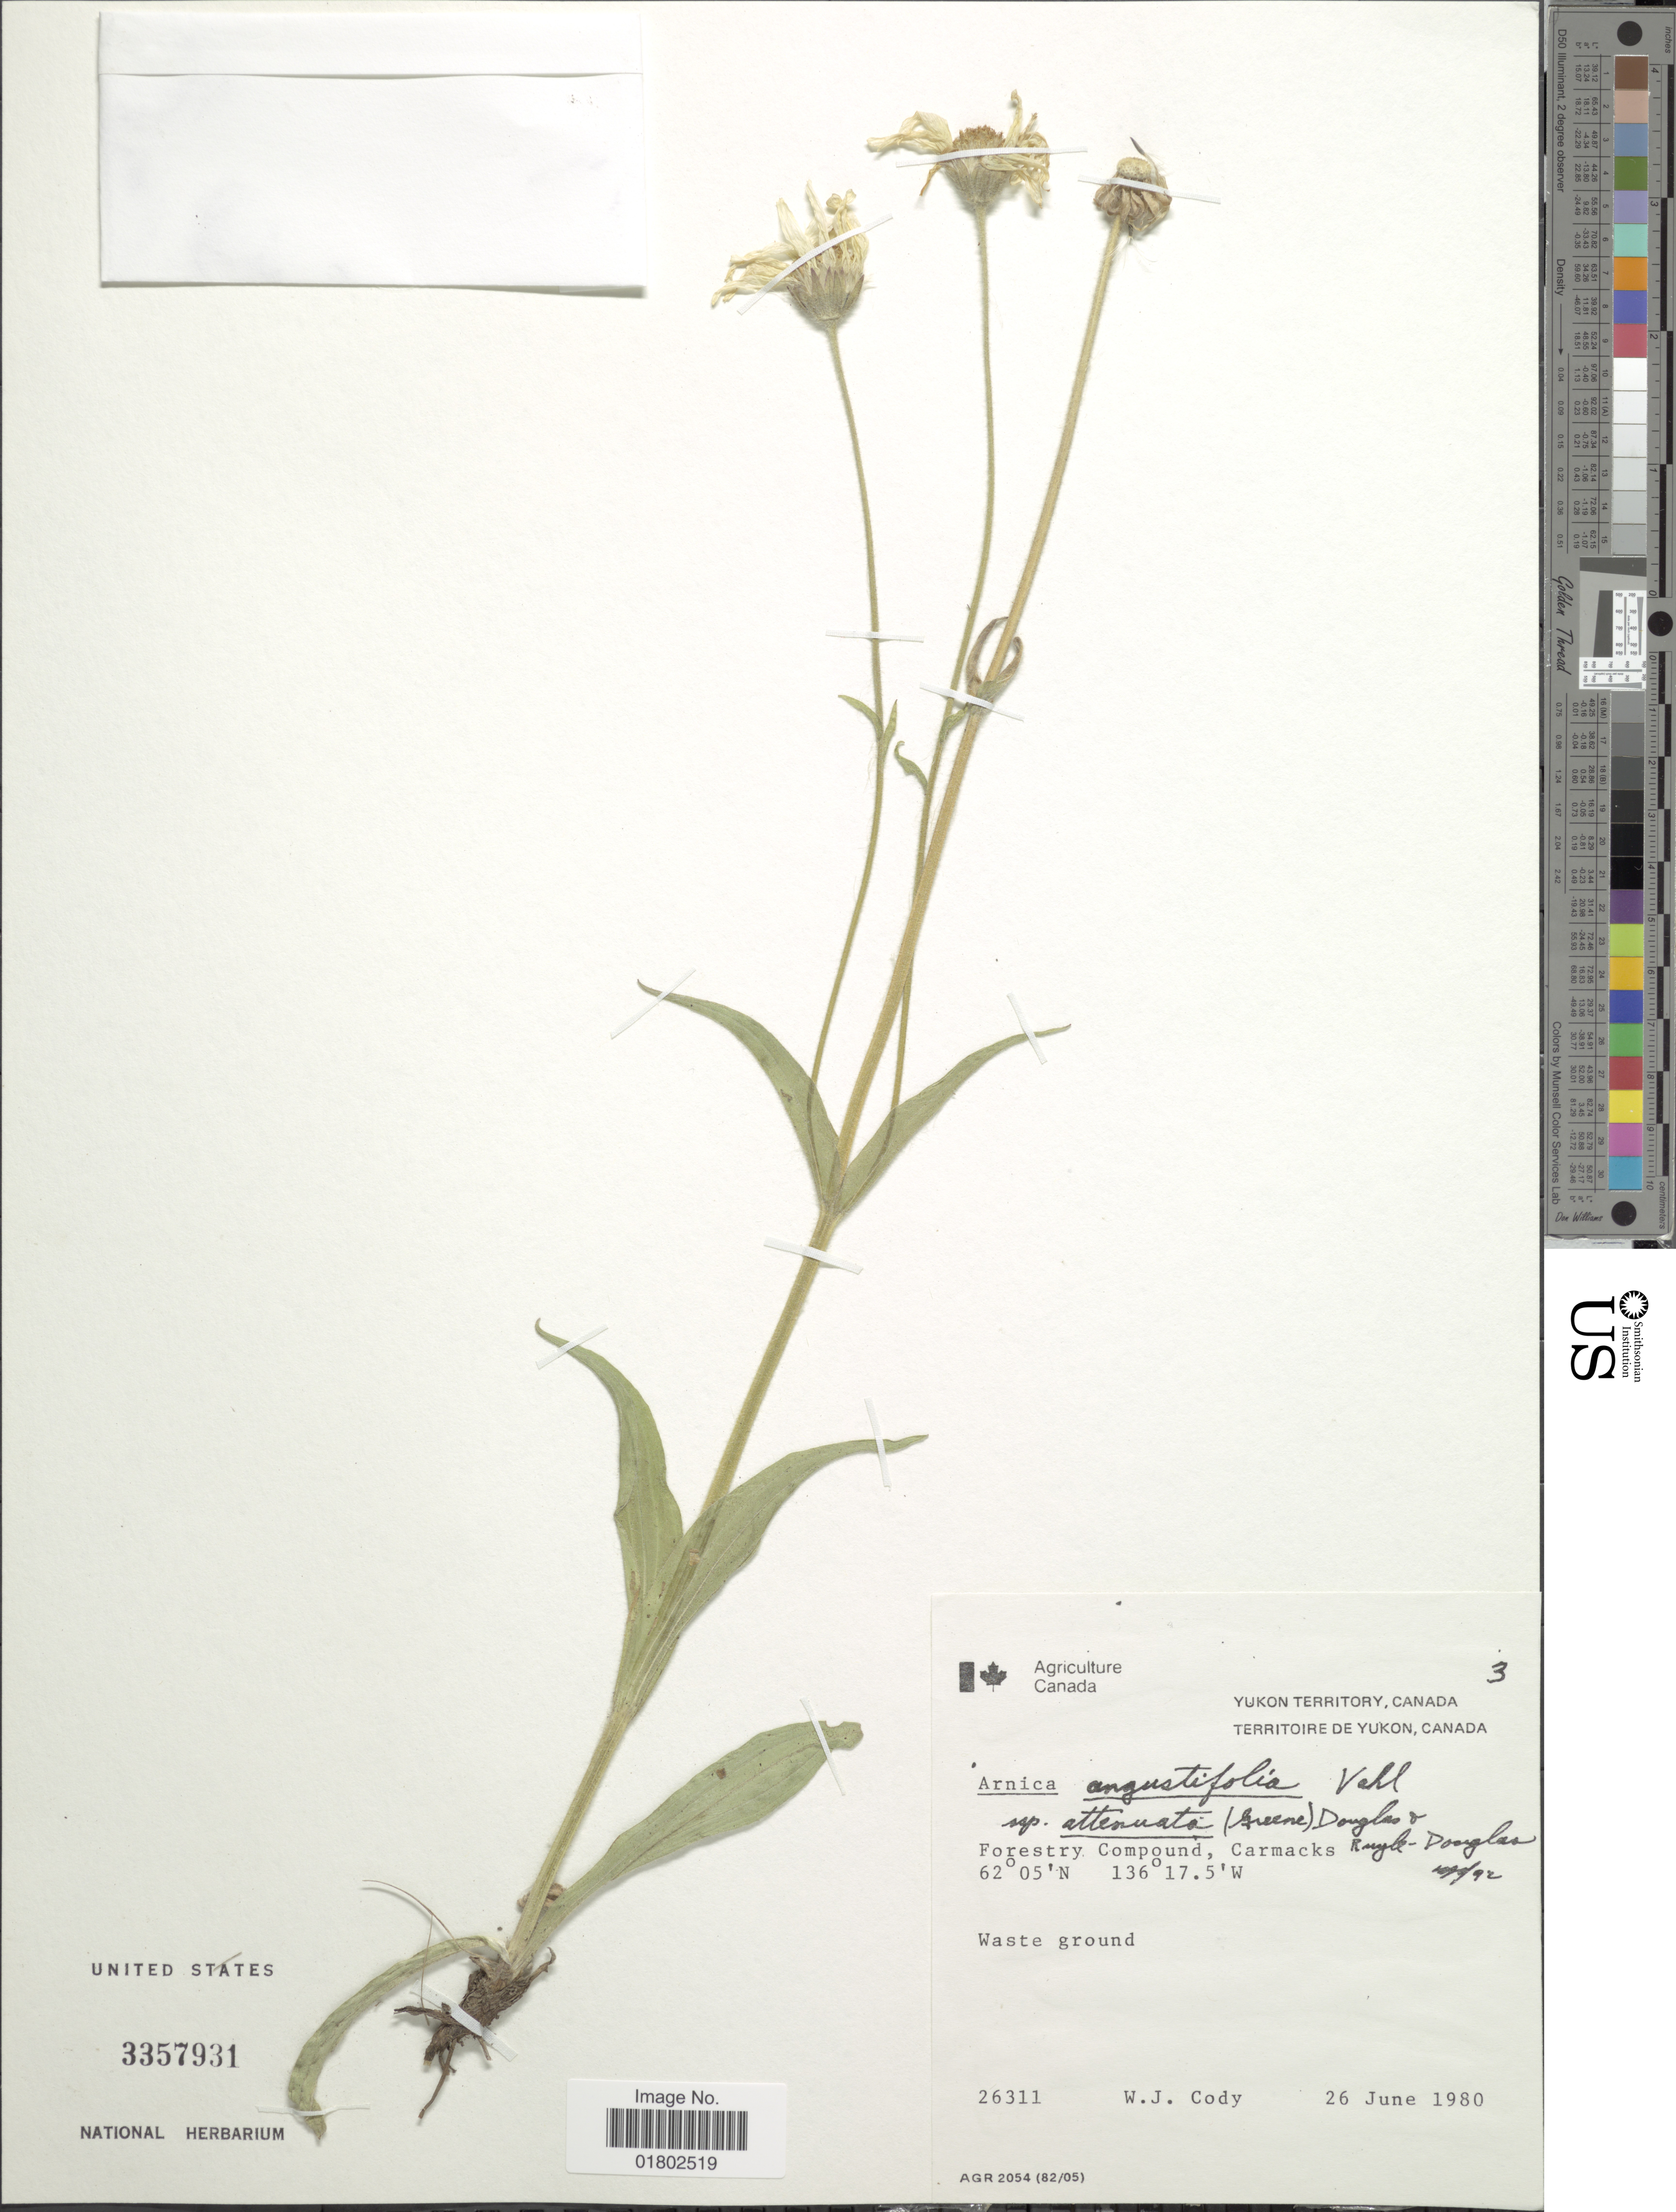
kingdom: Plantae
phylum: Tracheophyta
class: Magnoliopsida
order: Asterales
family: Asteraceae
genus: Arnica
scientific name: Arnica angustifolia subsp. angustifolia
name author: Vahl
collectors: W. Cody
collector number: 26311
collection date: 1980-06-26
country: Canada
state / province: Yukon Territory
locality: Carmacks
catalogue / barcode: US 3357931